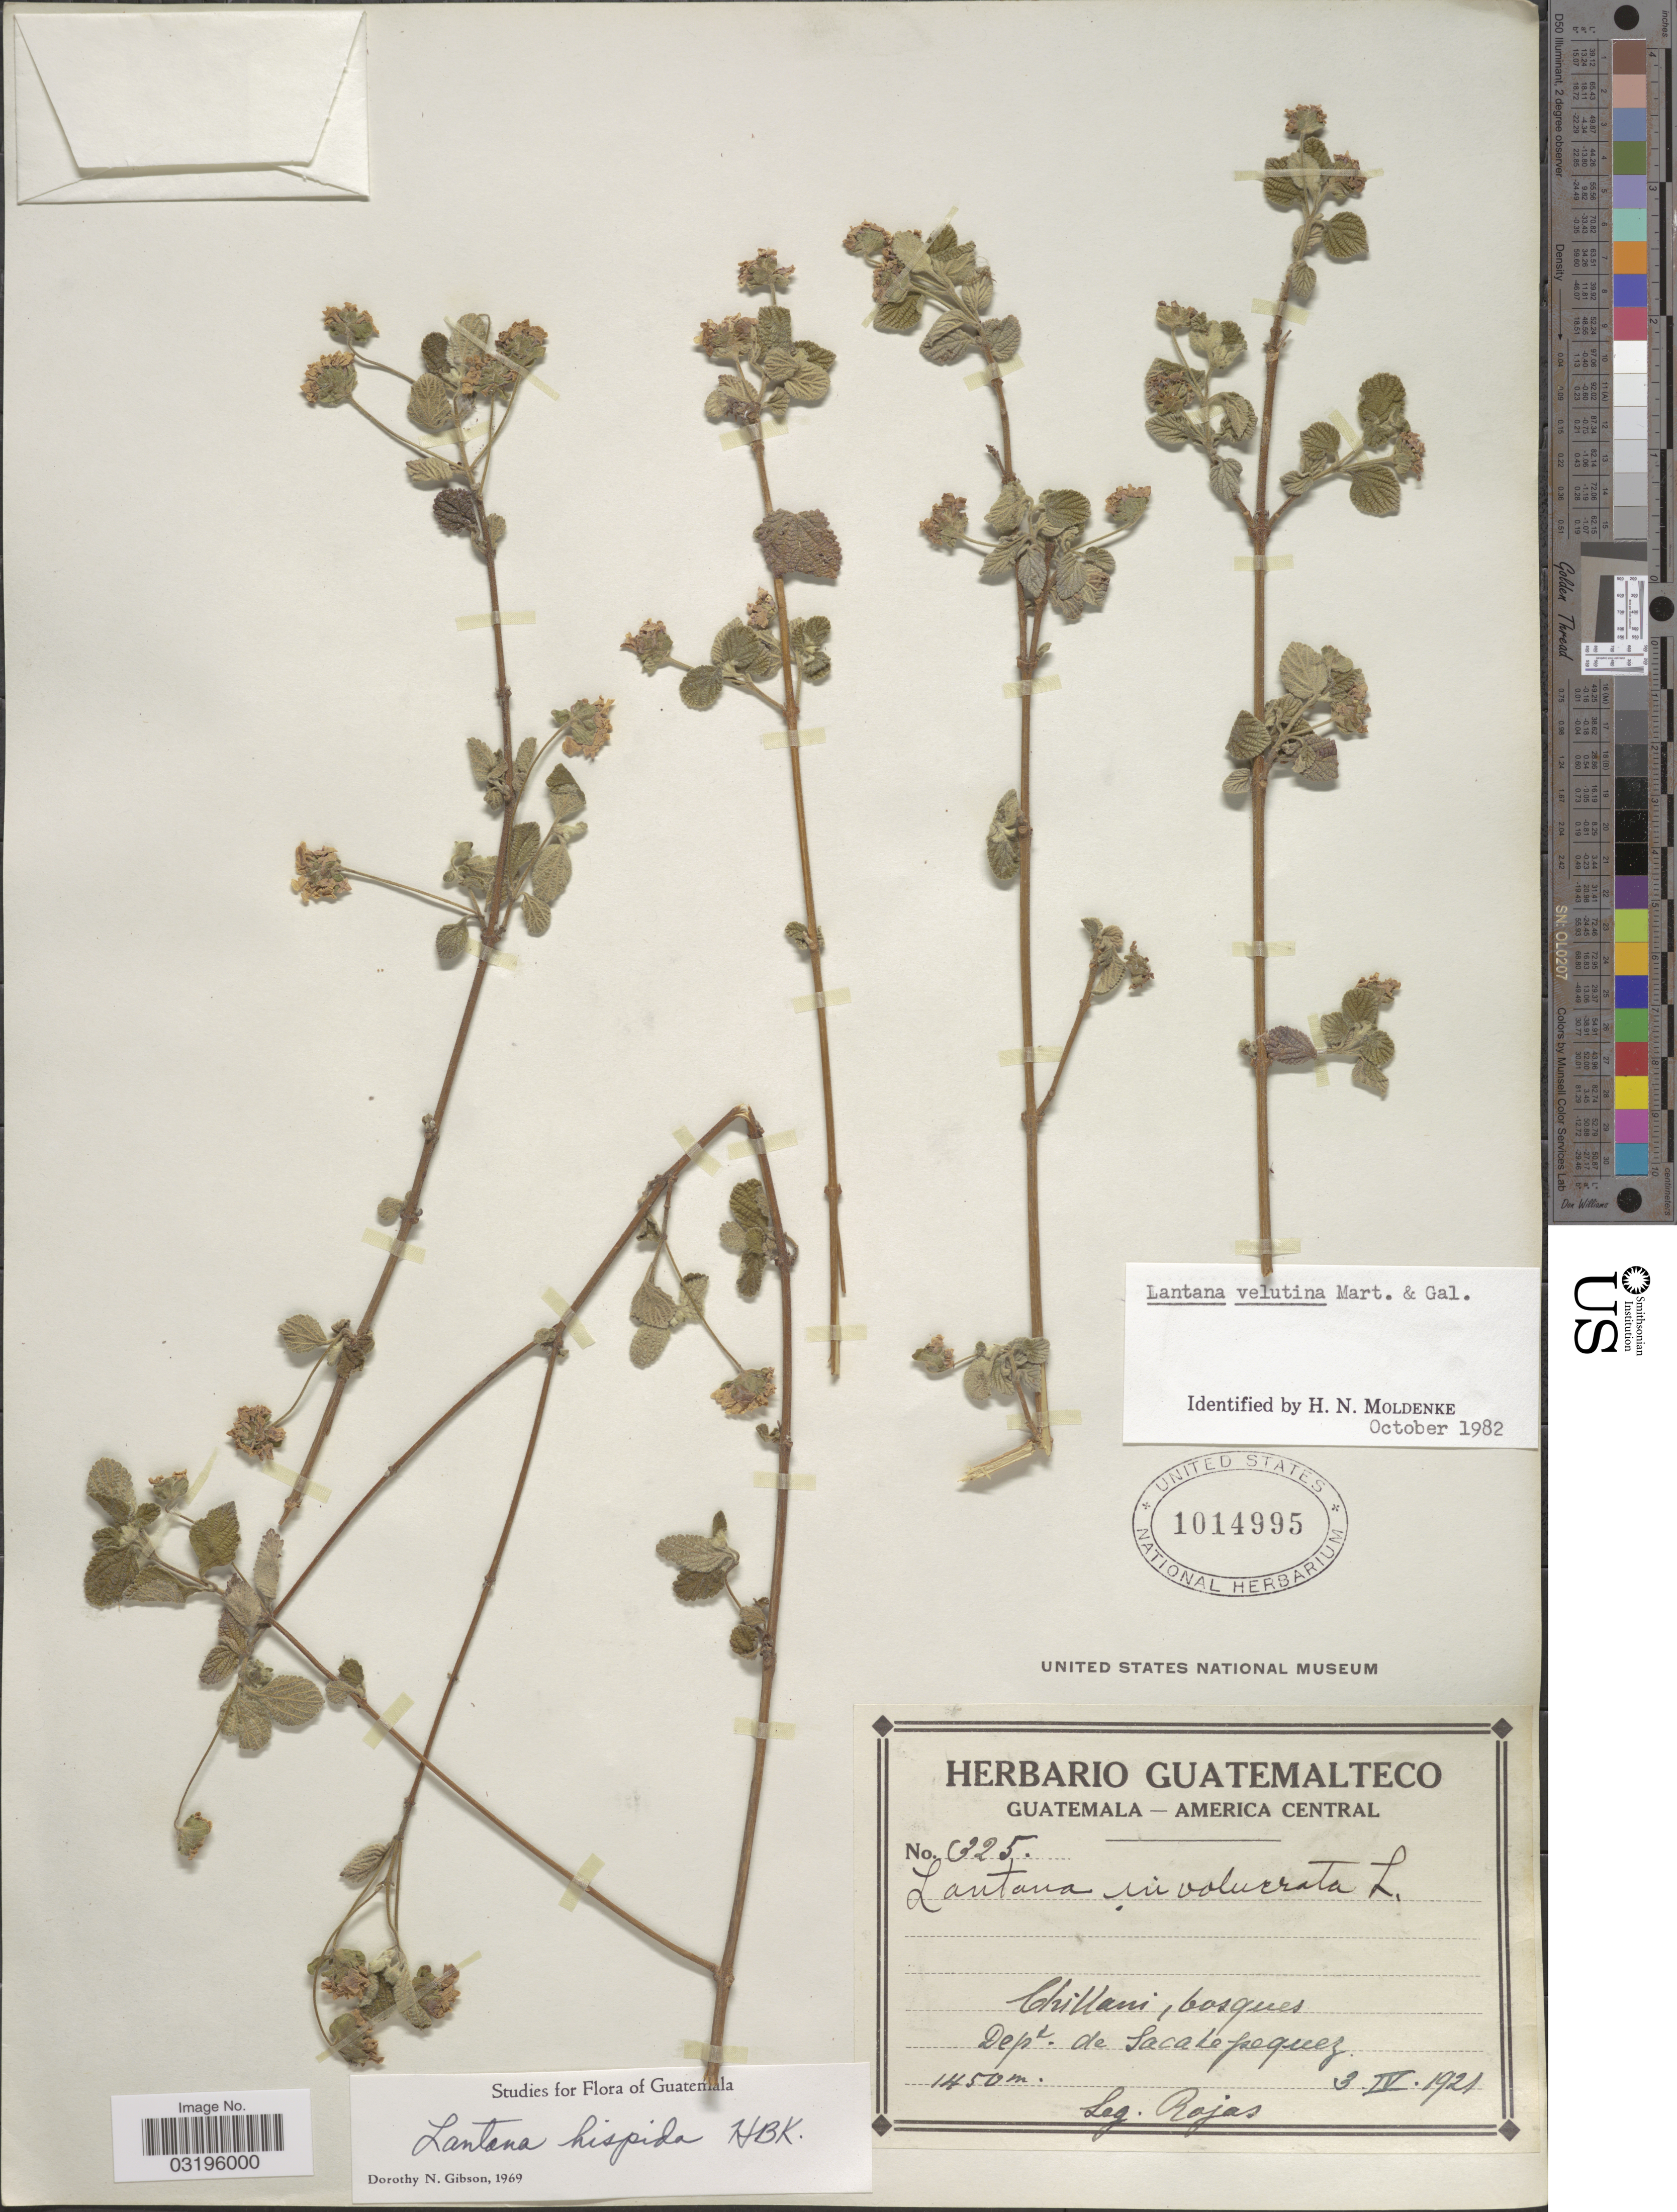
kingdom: Plantae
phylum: Tracheophyta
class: Magnoliopsida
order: Lamiales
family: Verbenaceae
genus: Lantana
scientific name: Lantana velutina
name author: M. Martens & Galeotti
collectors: Rojas, --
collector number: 325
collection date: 1921-04-03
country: Guatemala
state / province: Sacatepéquez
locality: Dept. de Sacatepequez. Chillani.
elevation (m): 1450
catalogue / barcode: US 1014995